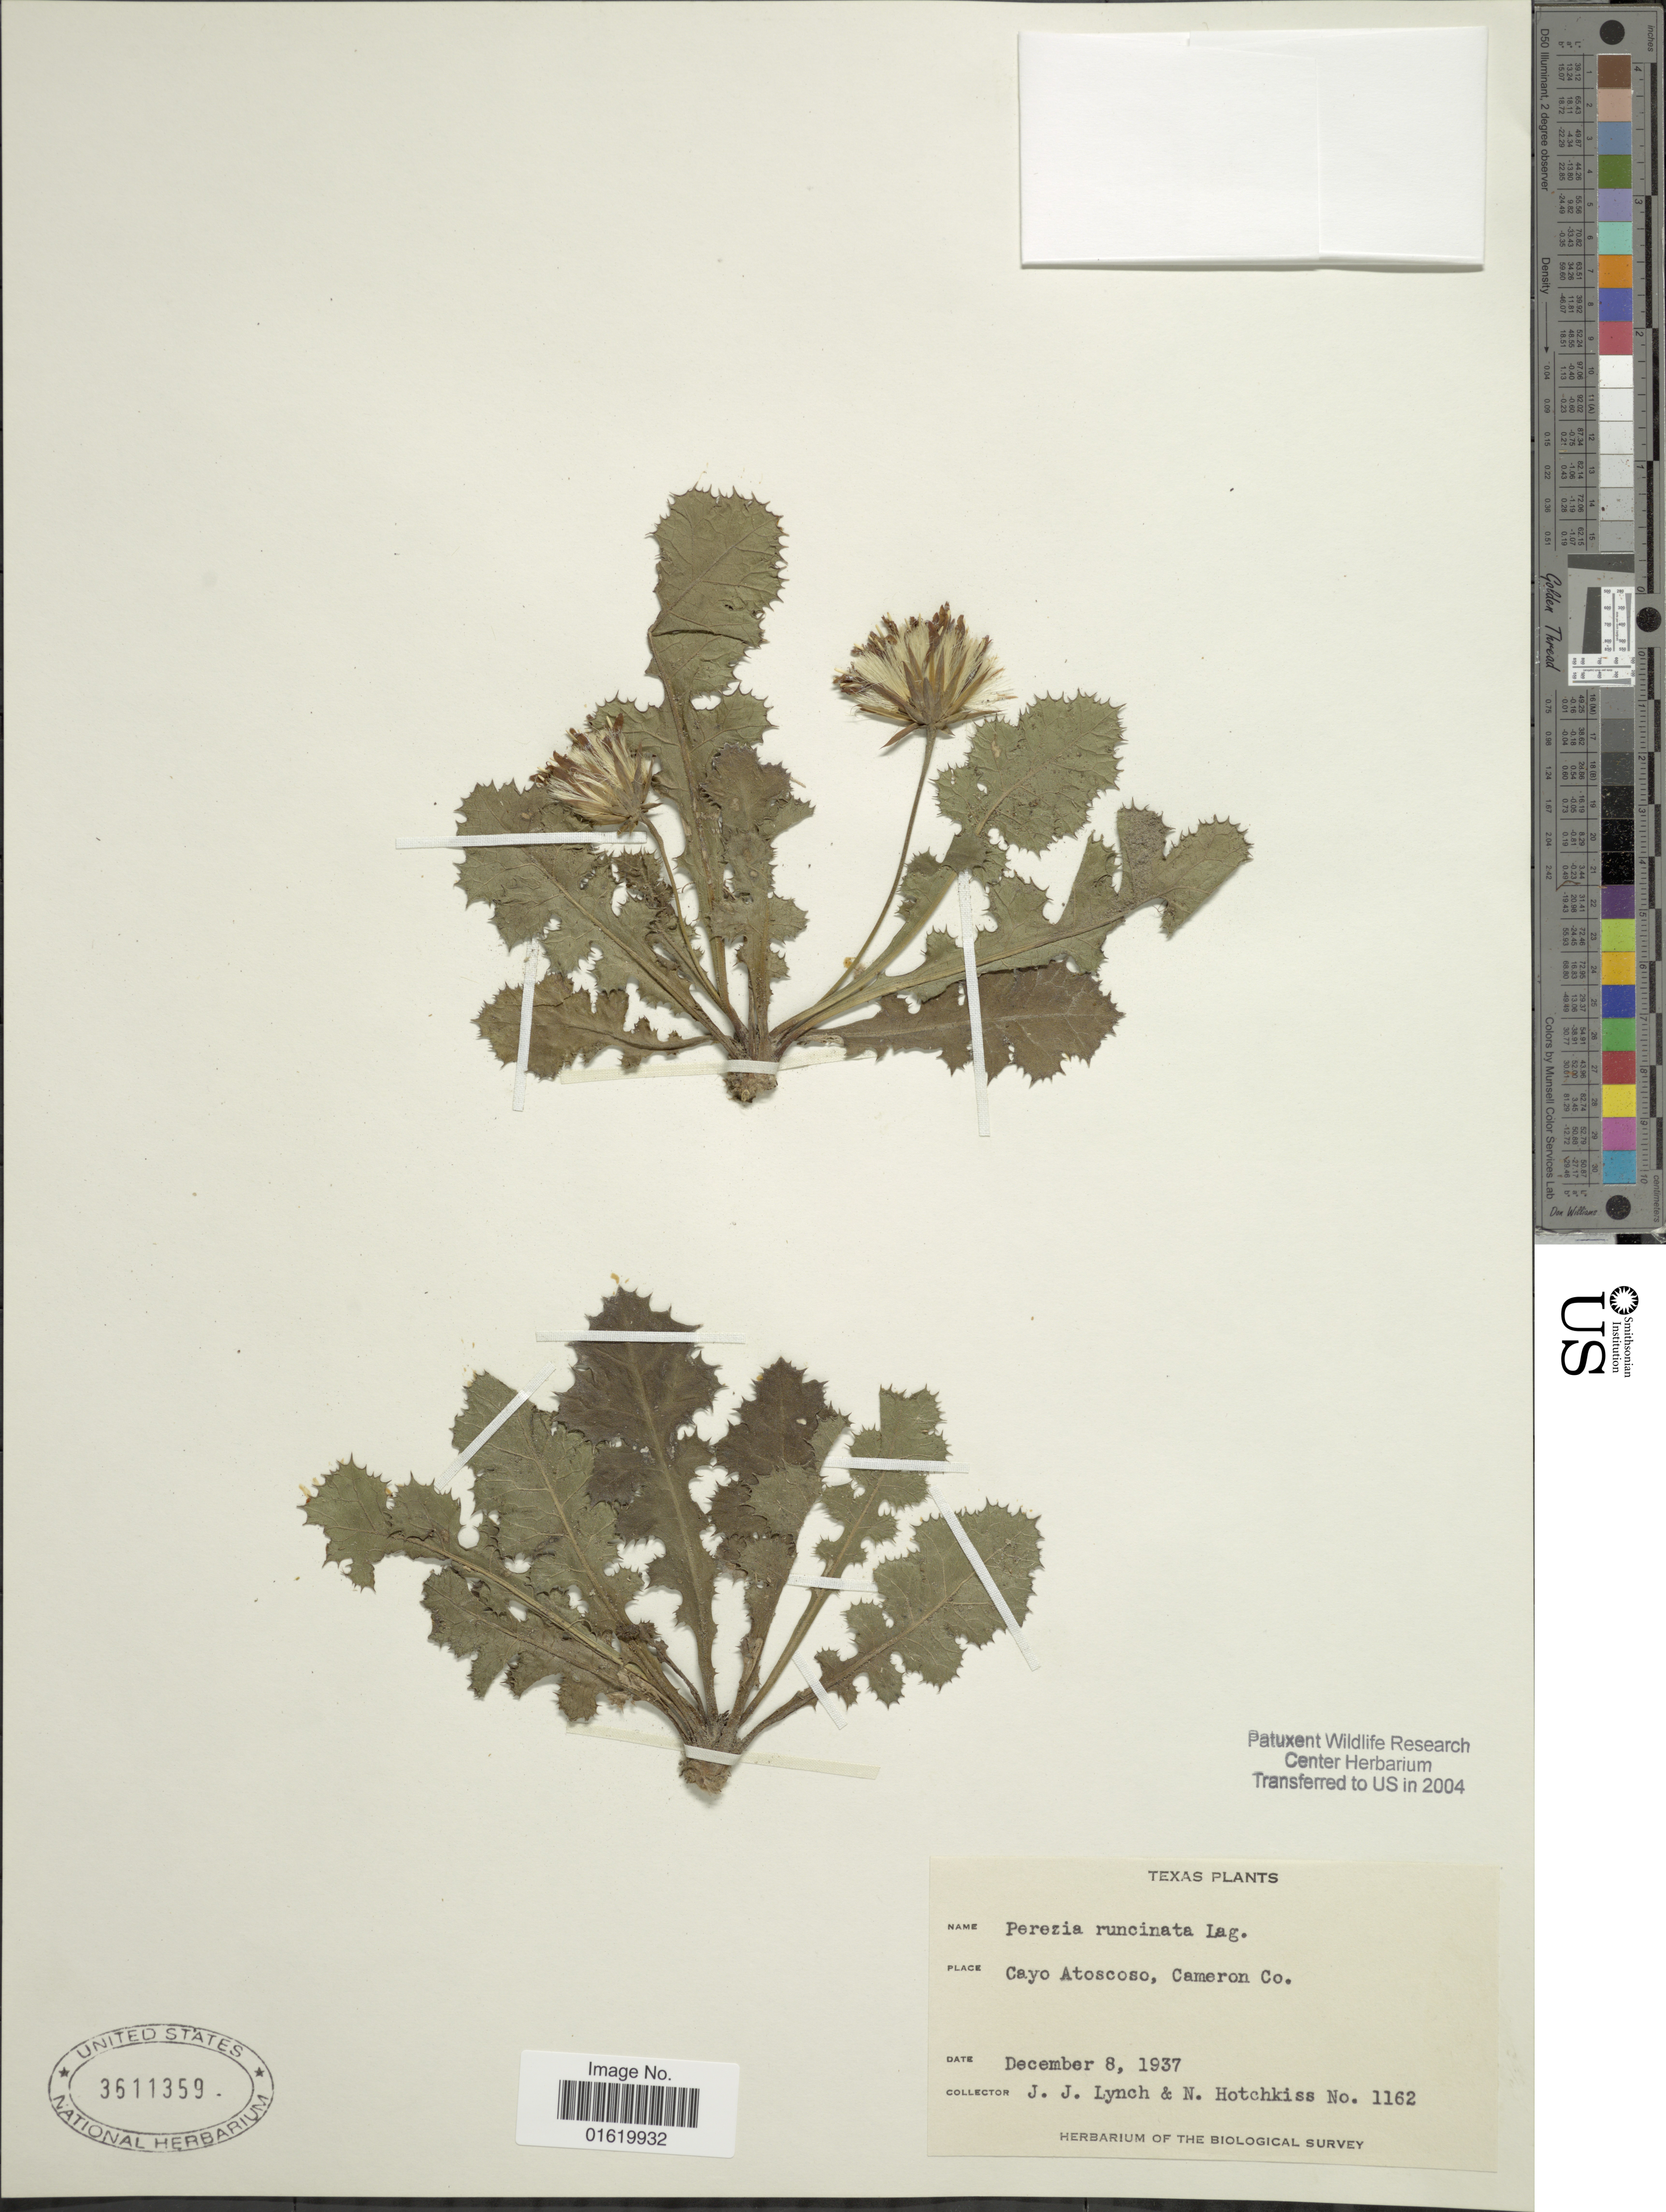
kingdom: Plantae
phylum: Tracheophyta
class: Magnoliopsida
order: Asterales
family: Asteraceae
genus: Acourtia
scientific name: Acourtia runcinata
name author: (D. Don) B.L. Turner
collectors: J. Lynch & N. Hotchkiss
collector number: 1162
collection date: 1937-12-08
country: United States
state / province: Texas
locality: Cayo Atoscoso, Cameron Co.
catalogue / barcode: US 3611359